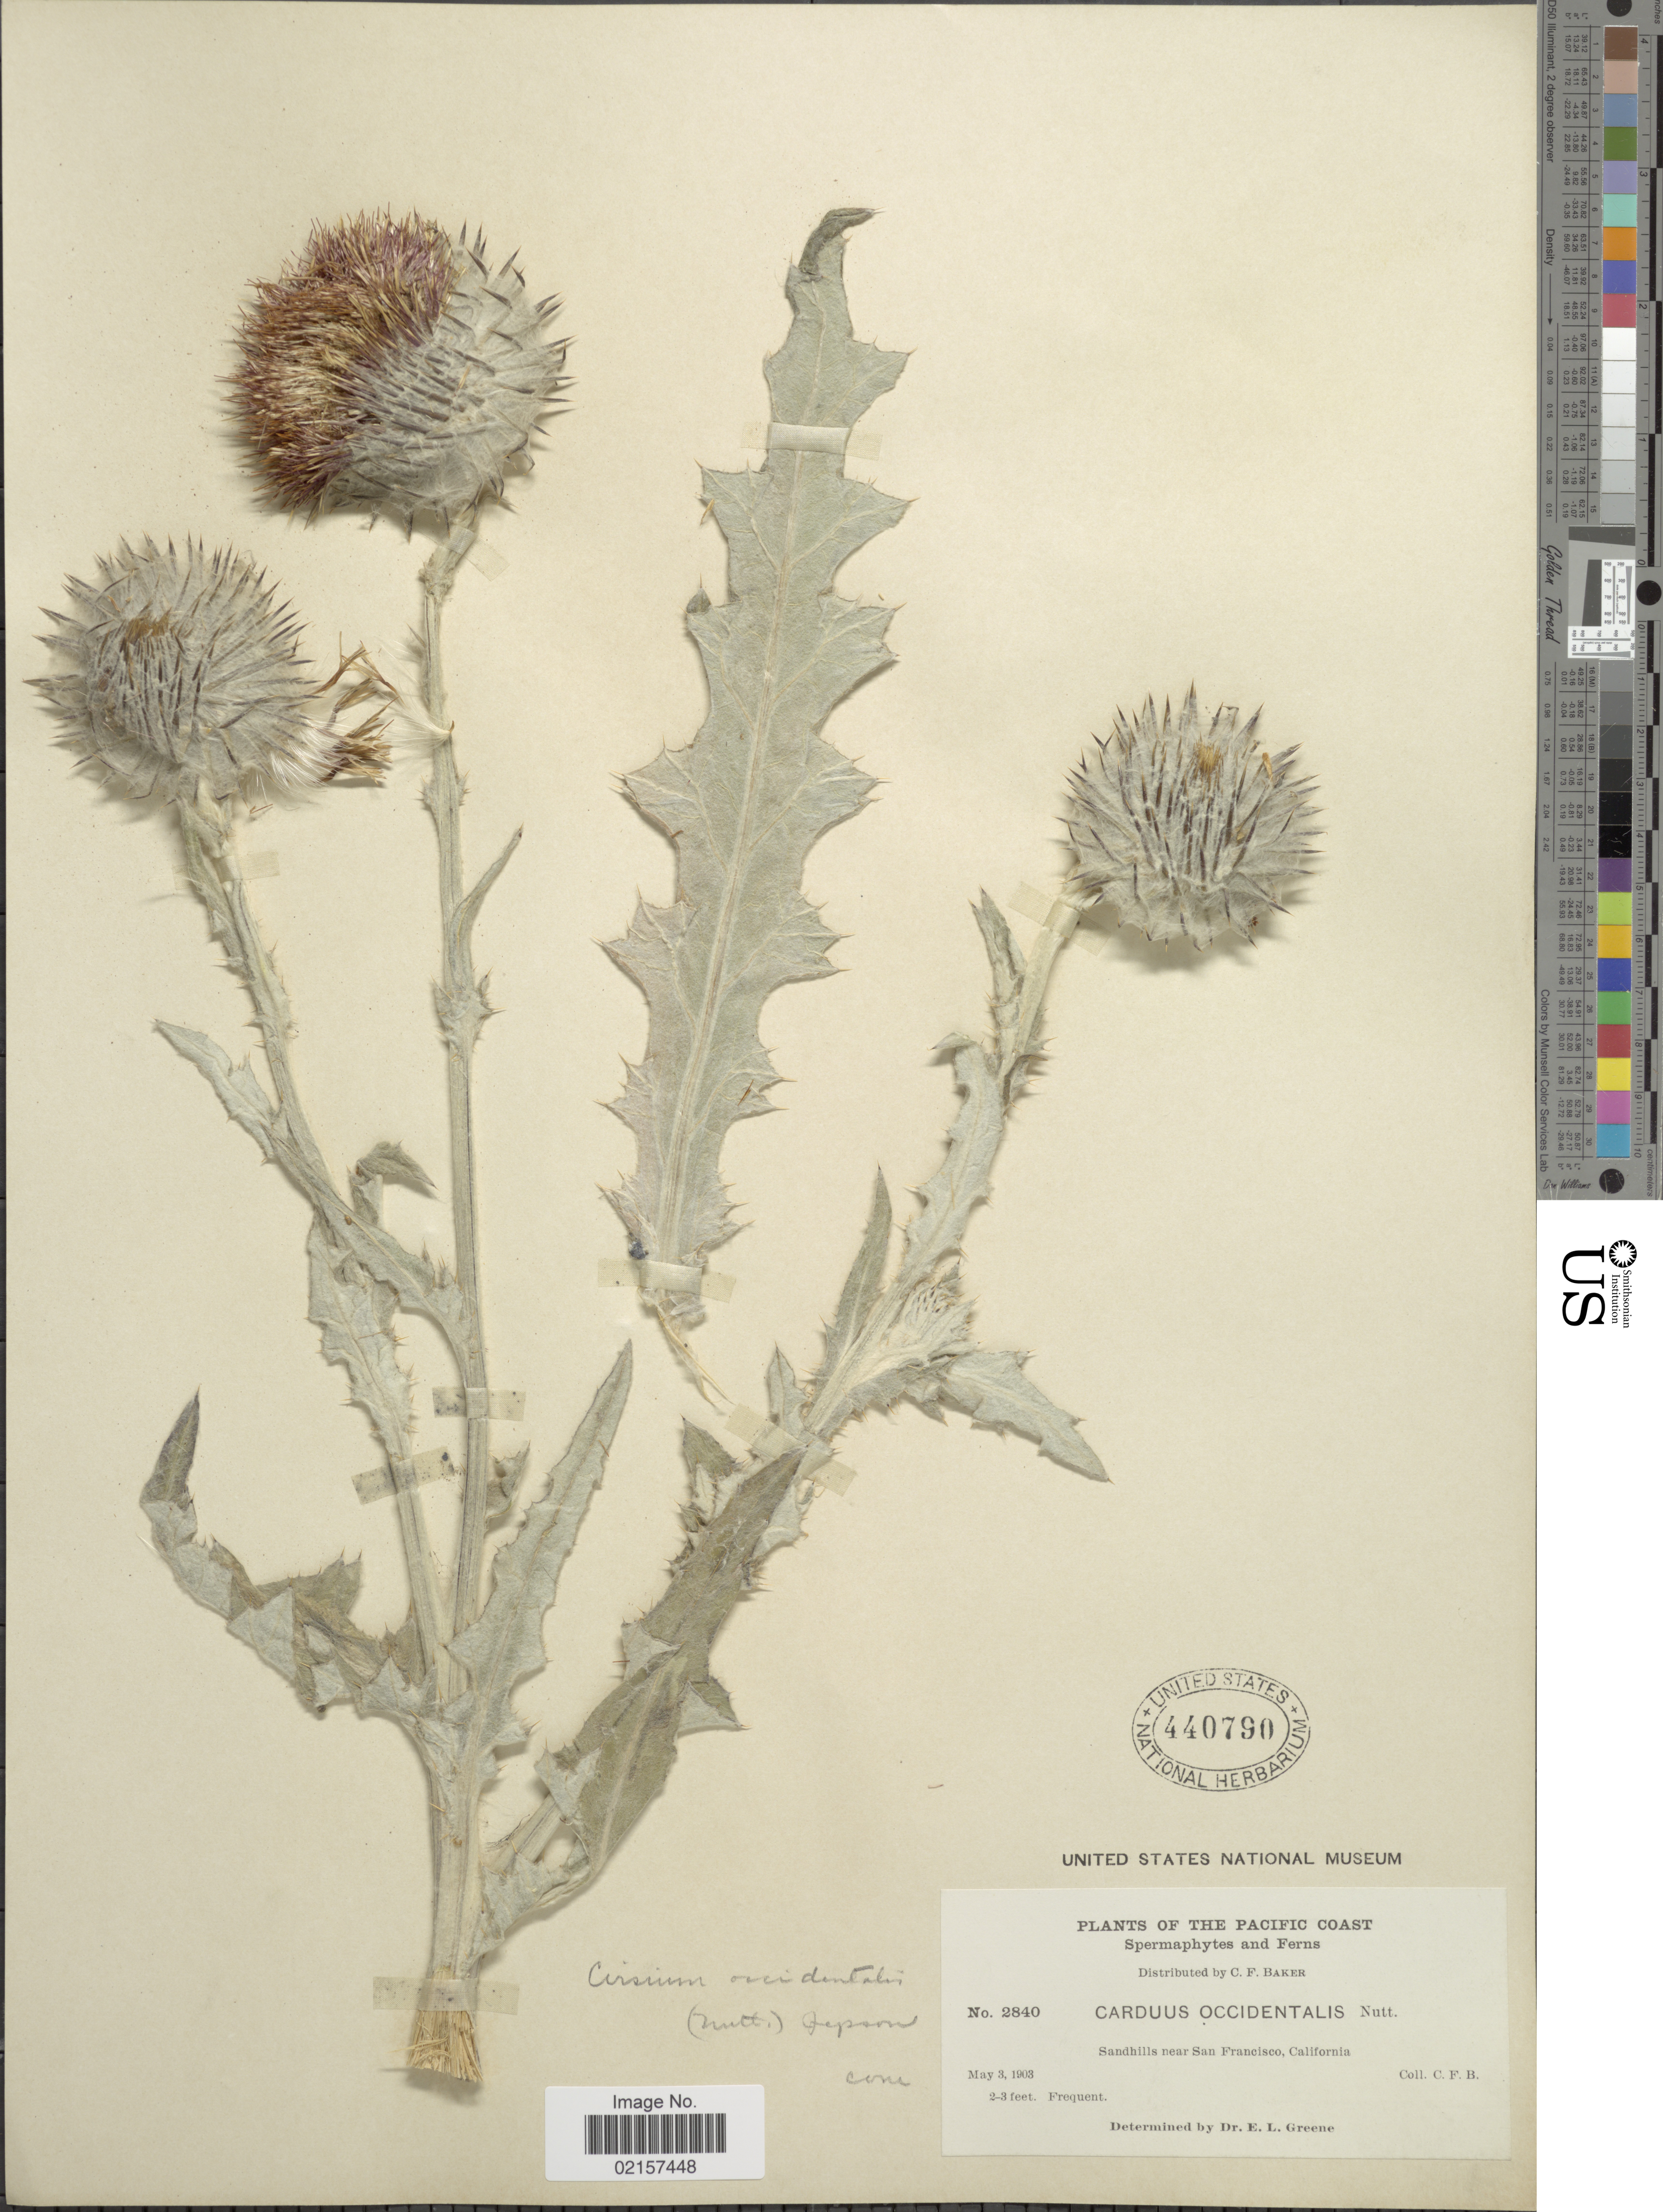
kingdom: Plantae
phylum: Tracheophyta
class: Magnoliopsida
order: Asterales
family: Asteraceae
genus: Cirsium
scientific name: Cirsium occidentale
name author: (Nutt.) Jeps.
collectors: C. F. Baker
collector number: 2840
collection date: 1903-05-03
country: United States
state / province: California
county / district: San Francisco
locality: Pacific Coast, sandhills near San Francisco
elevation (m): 1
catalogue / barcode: US 440790